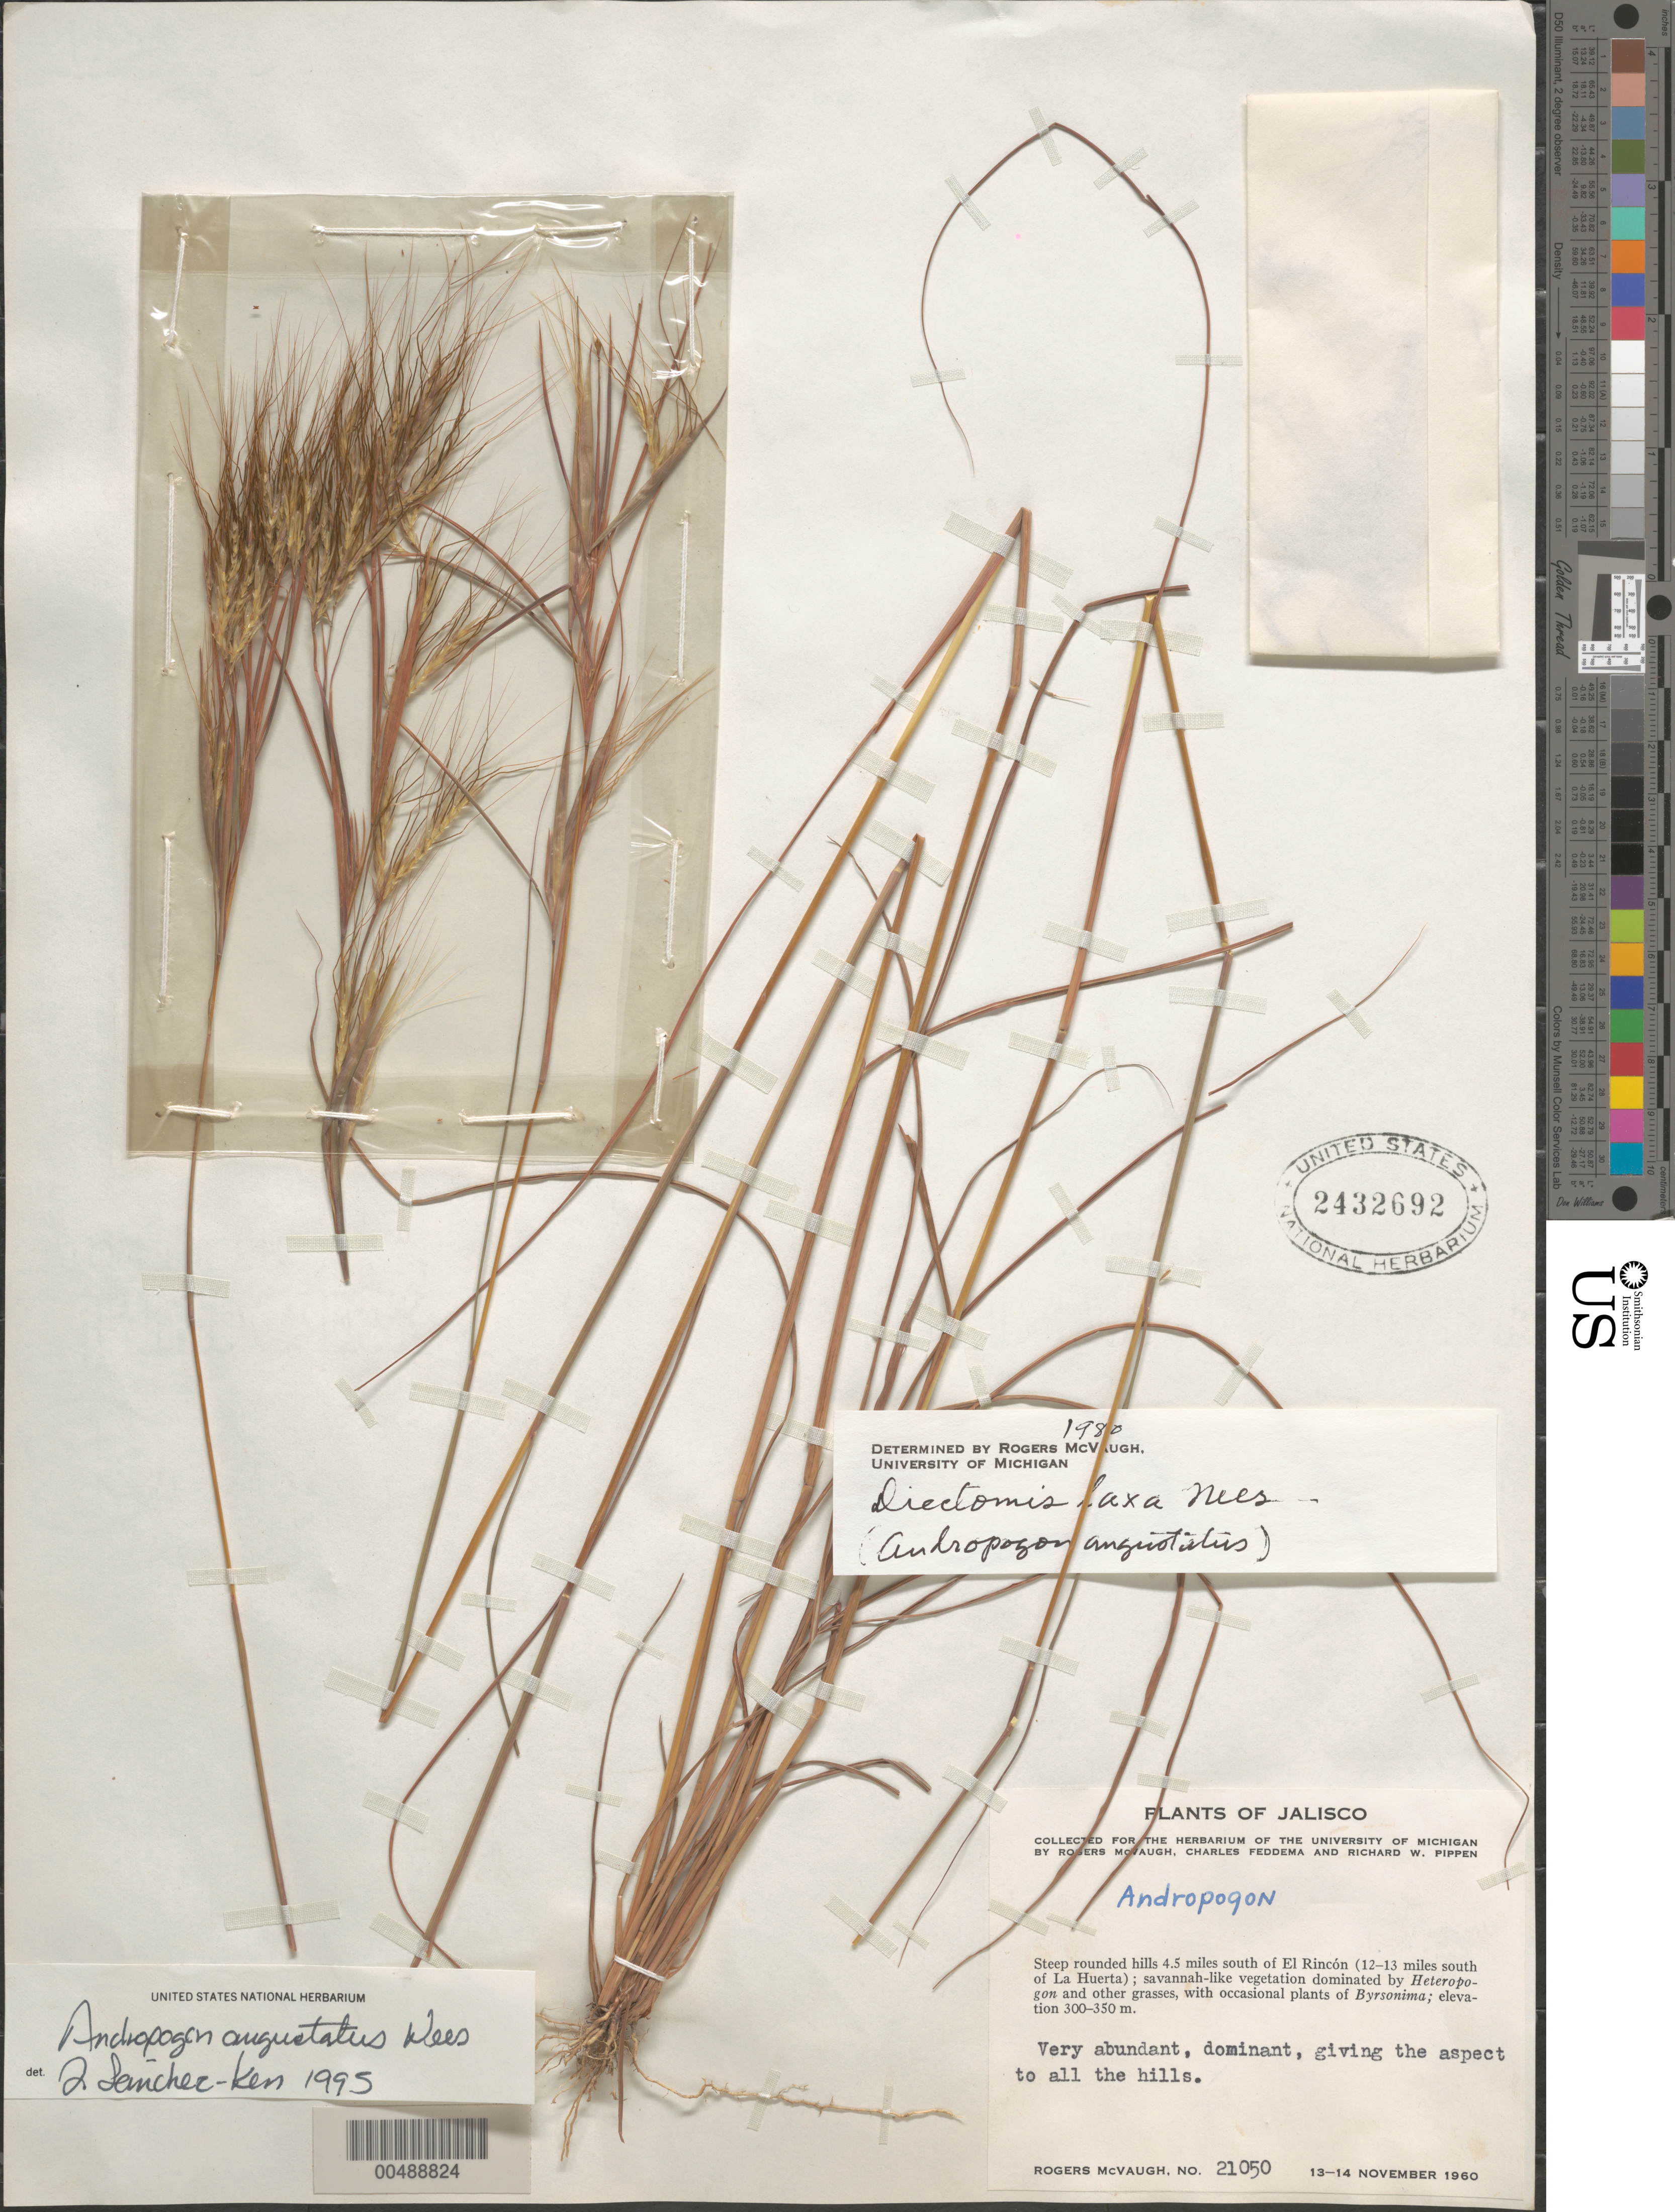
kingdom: Plantae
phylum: Tracheophyta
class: Liliopsida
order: Poales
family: Poaceae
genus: Andropogon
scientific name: Andropogon angustatus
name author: (J. Presl) Steud.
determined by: Sánchez-Ken, J. G.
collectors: R. McVaugh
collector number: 21050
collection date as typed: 13 Nov 1960 to 14 Nov 1960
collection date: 1960-11-13/1960-11-14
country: Mexico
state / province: Jalisco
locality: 4.5 mi S of El Rincón (12 - 13 mi S of La Huerta)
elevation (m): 300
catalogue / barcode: US 2432692